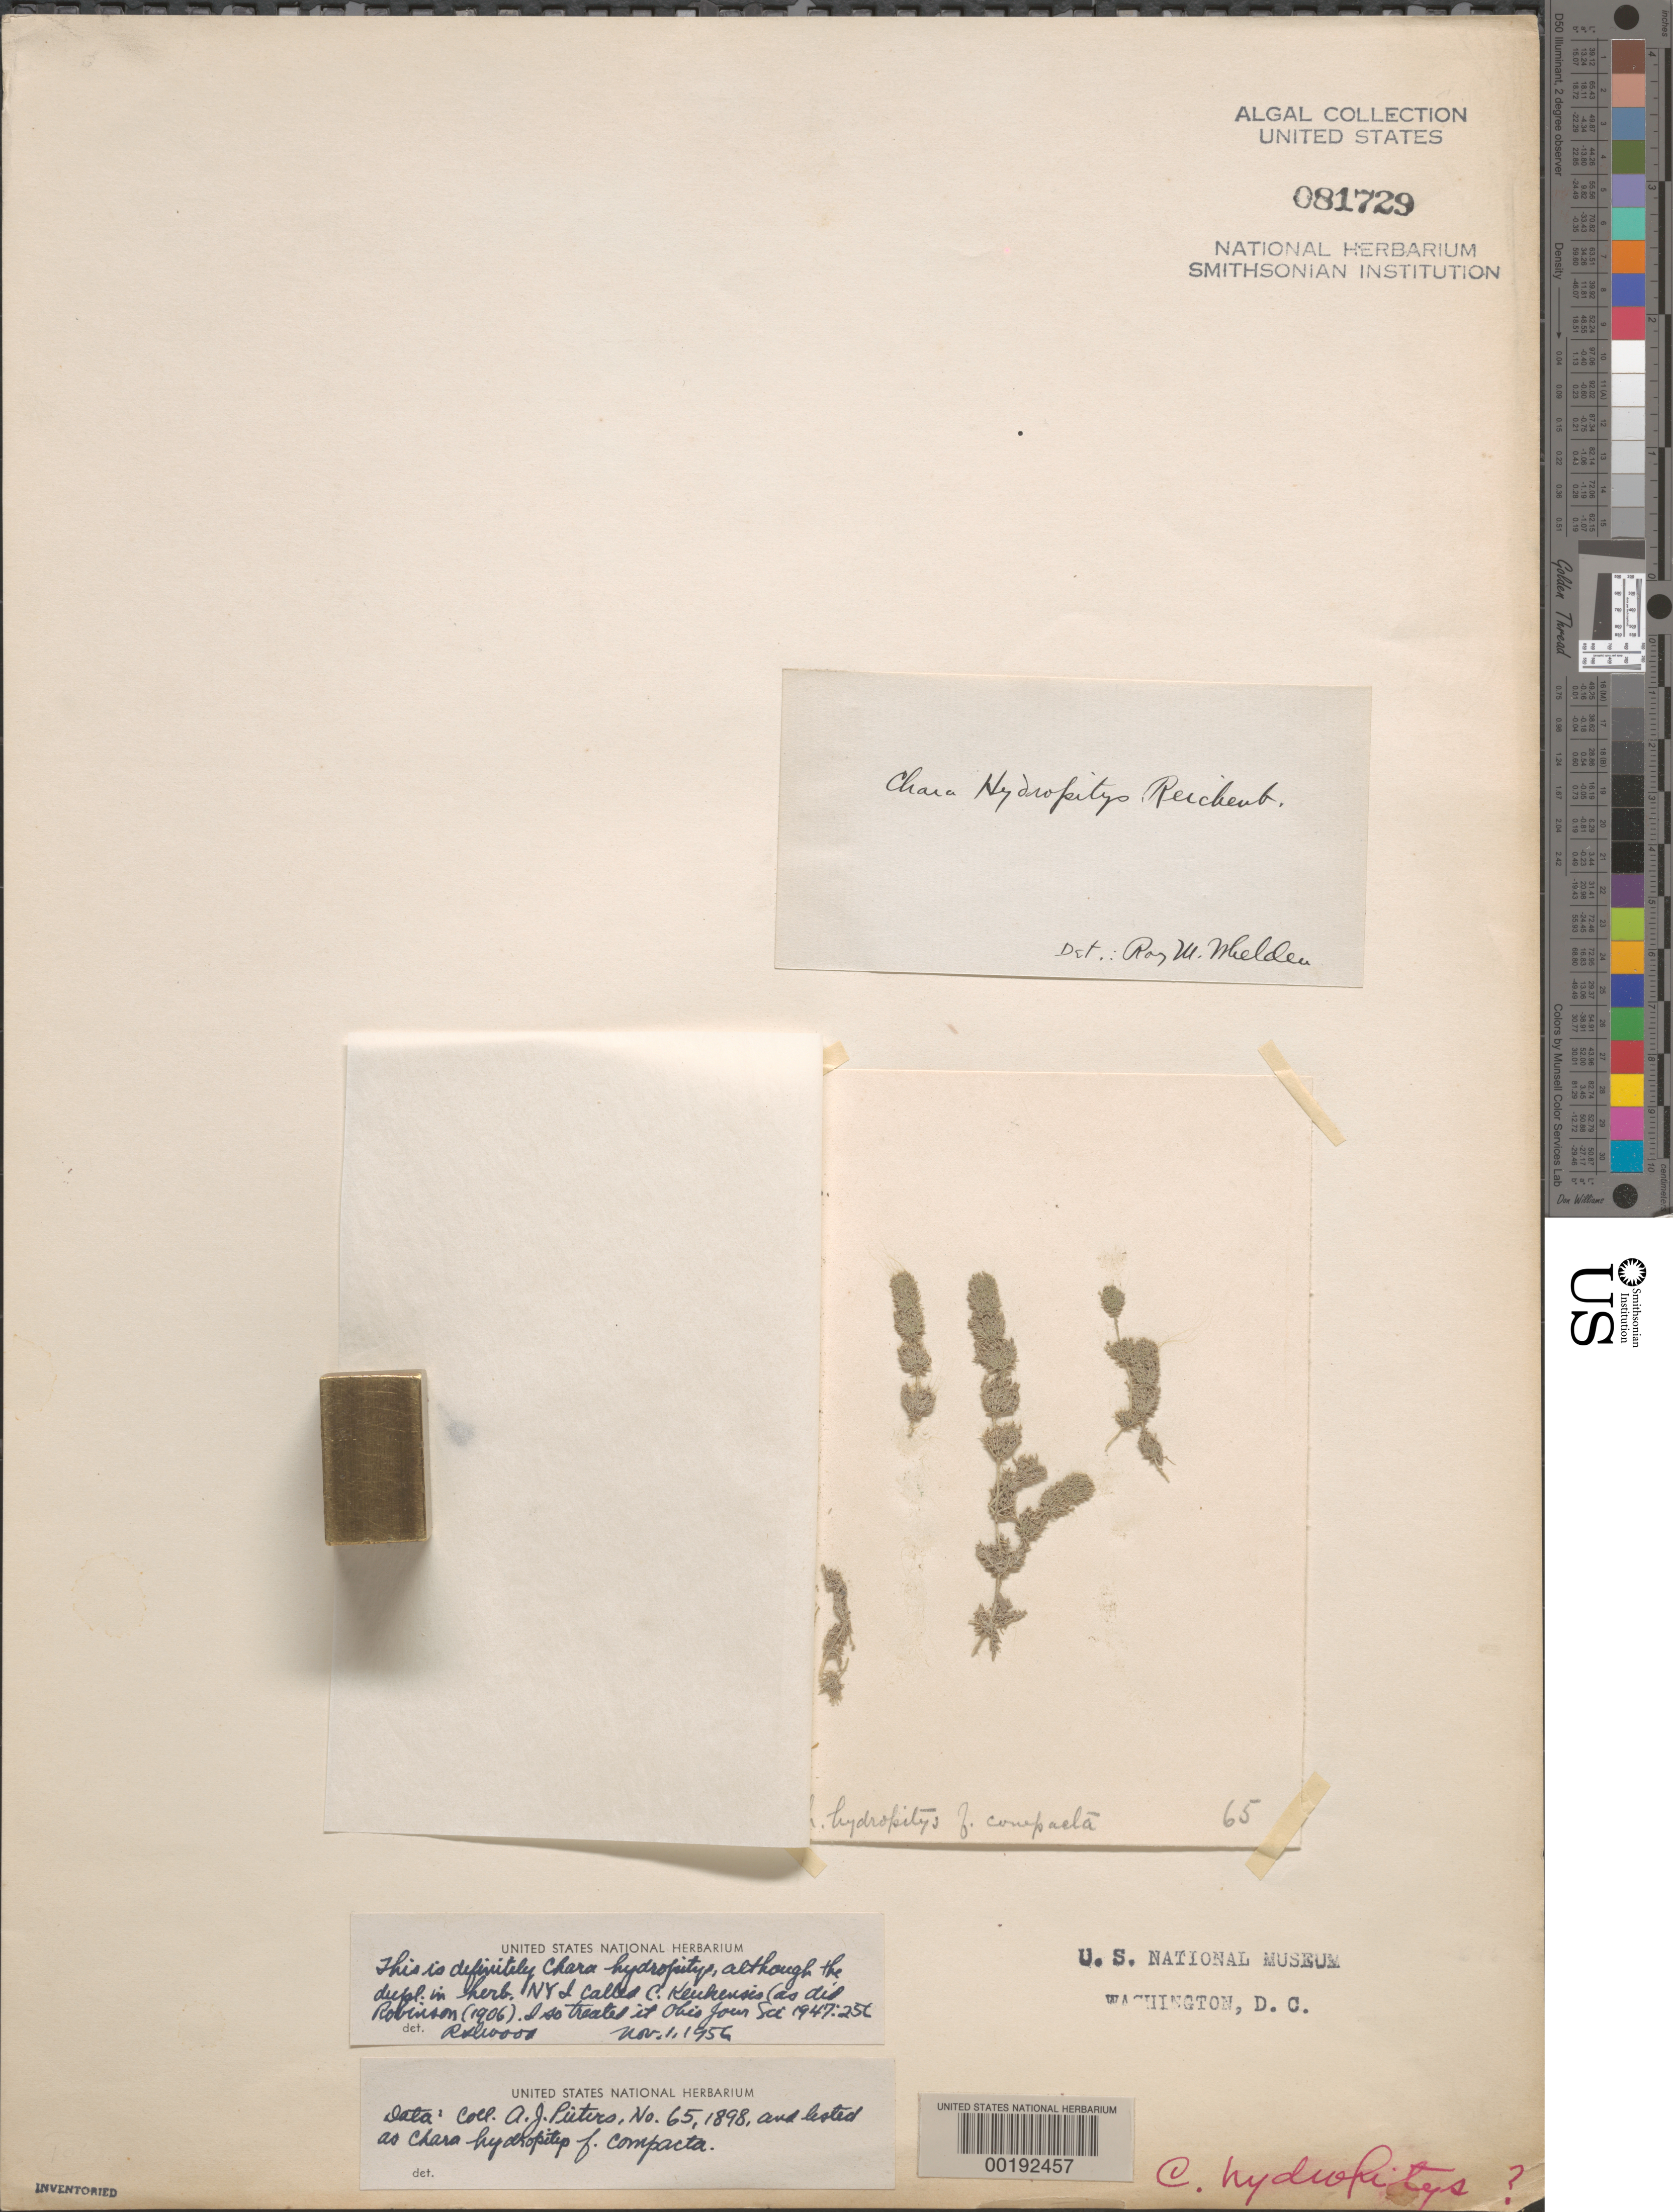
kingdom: Plantae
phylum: Charophyta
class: Charophyceae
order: Charales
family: Characeae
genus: Chara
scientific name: Chara hydropithys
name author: Reichenbach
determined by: Wood, R. D.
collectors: A. Pieters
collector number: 65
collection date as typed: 1898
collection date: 1898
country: United States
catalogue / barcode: US 81729